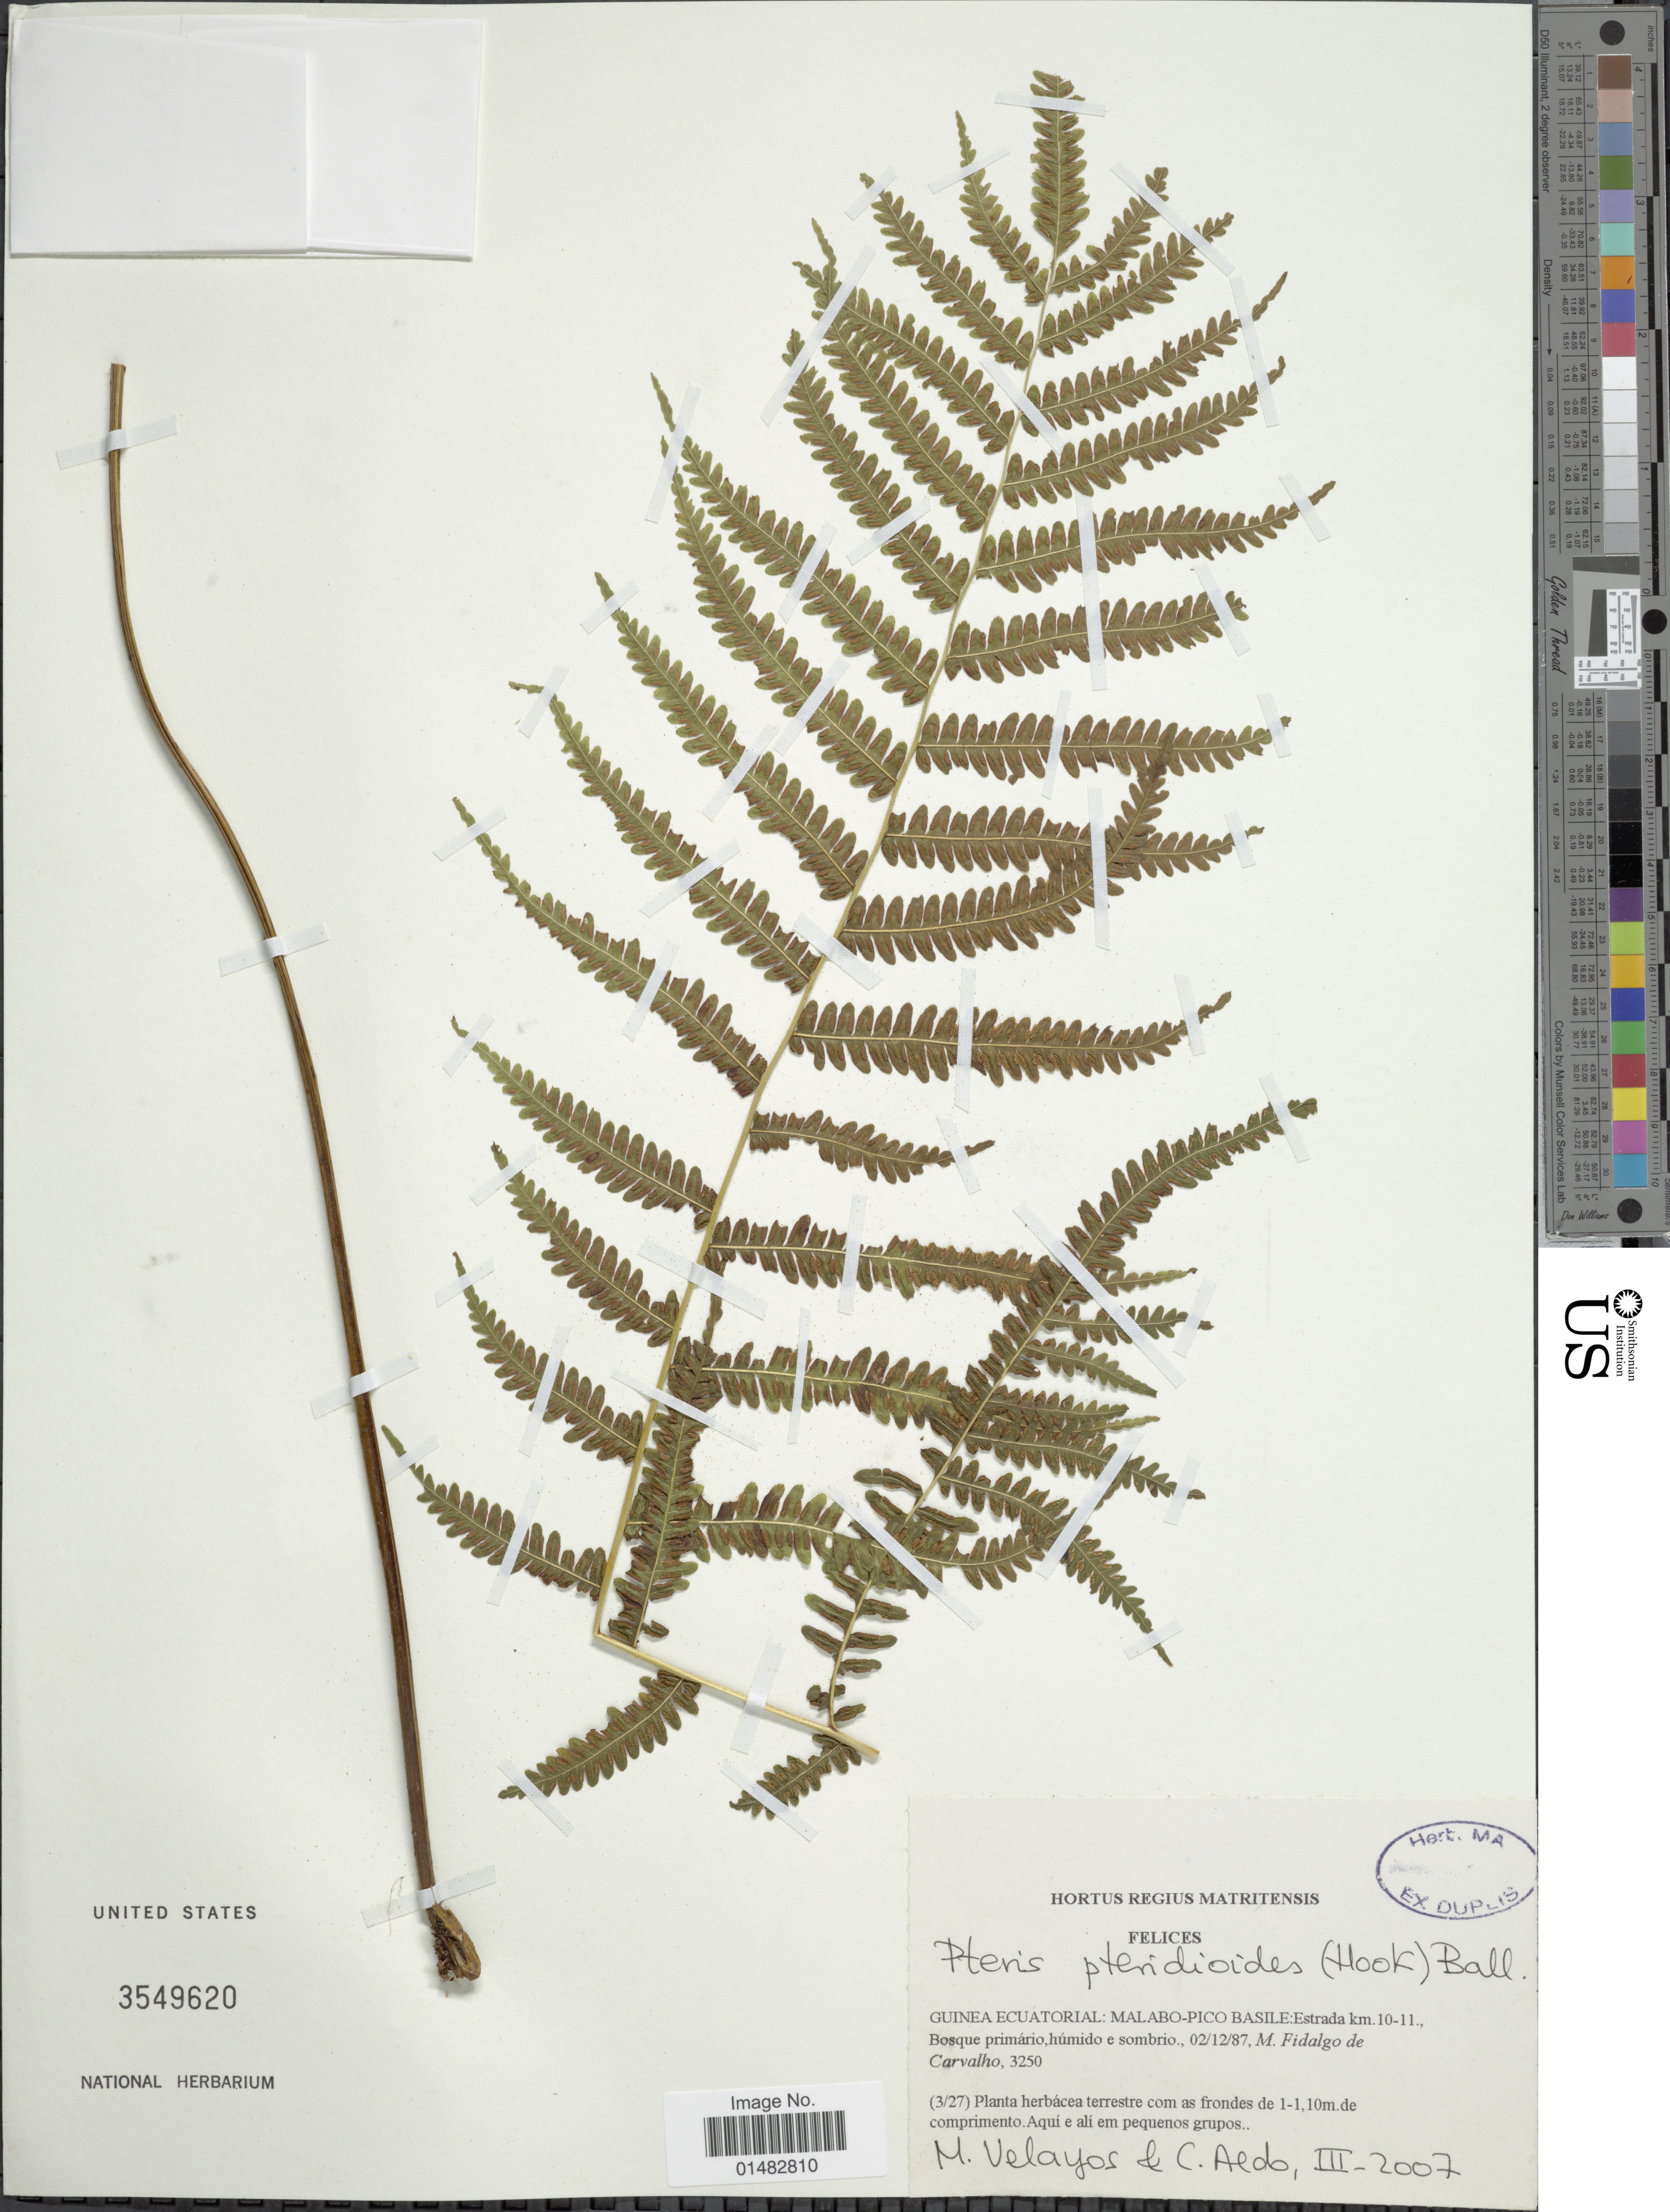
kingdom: Plantae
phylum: Tracheophyta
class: Polypodiopsida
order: Polypodiales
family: Pteridaceae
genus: Pteris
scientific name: Pteris pteridioides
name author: (Hook.) Ballard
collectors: M. Fidalgo de Carvalho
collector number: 3250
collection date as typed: Transcribed d/m/y: 2/12/87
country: Equatorial Guinea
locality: Guinea Ecuatorial: Malabo-Pico Basile: Estrada Km. 10-11 Bosque Primario, humido e sombrio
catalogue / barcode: US 3549620